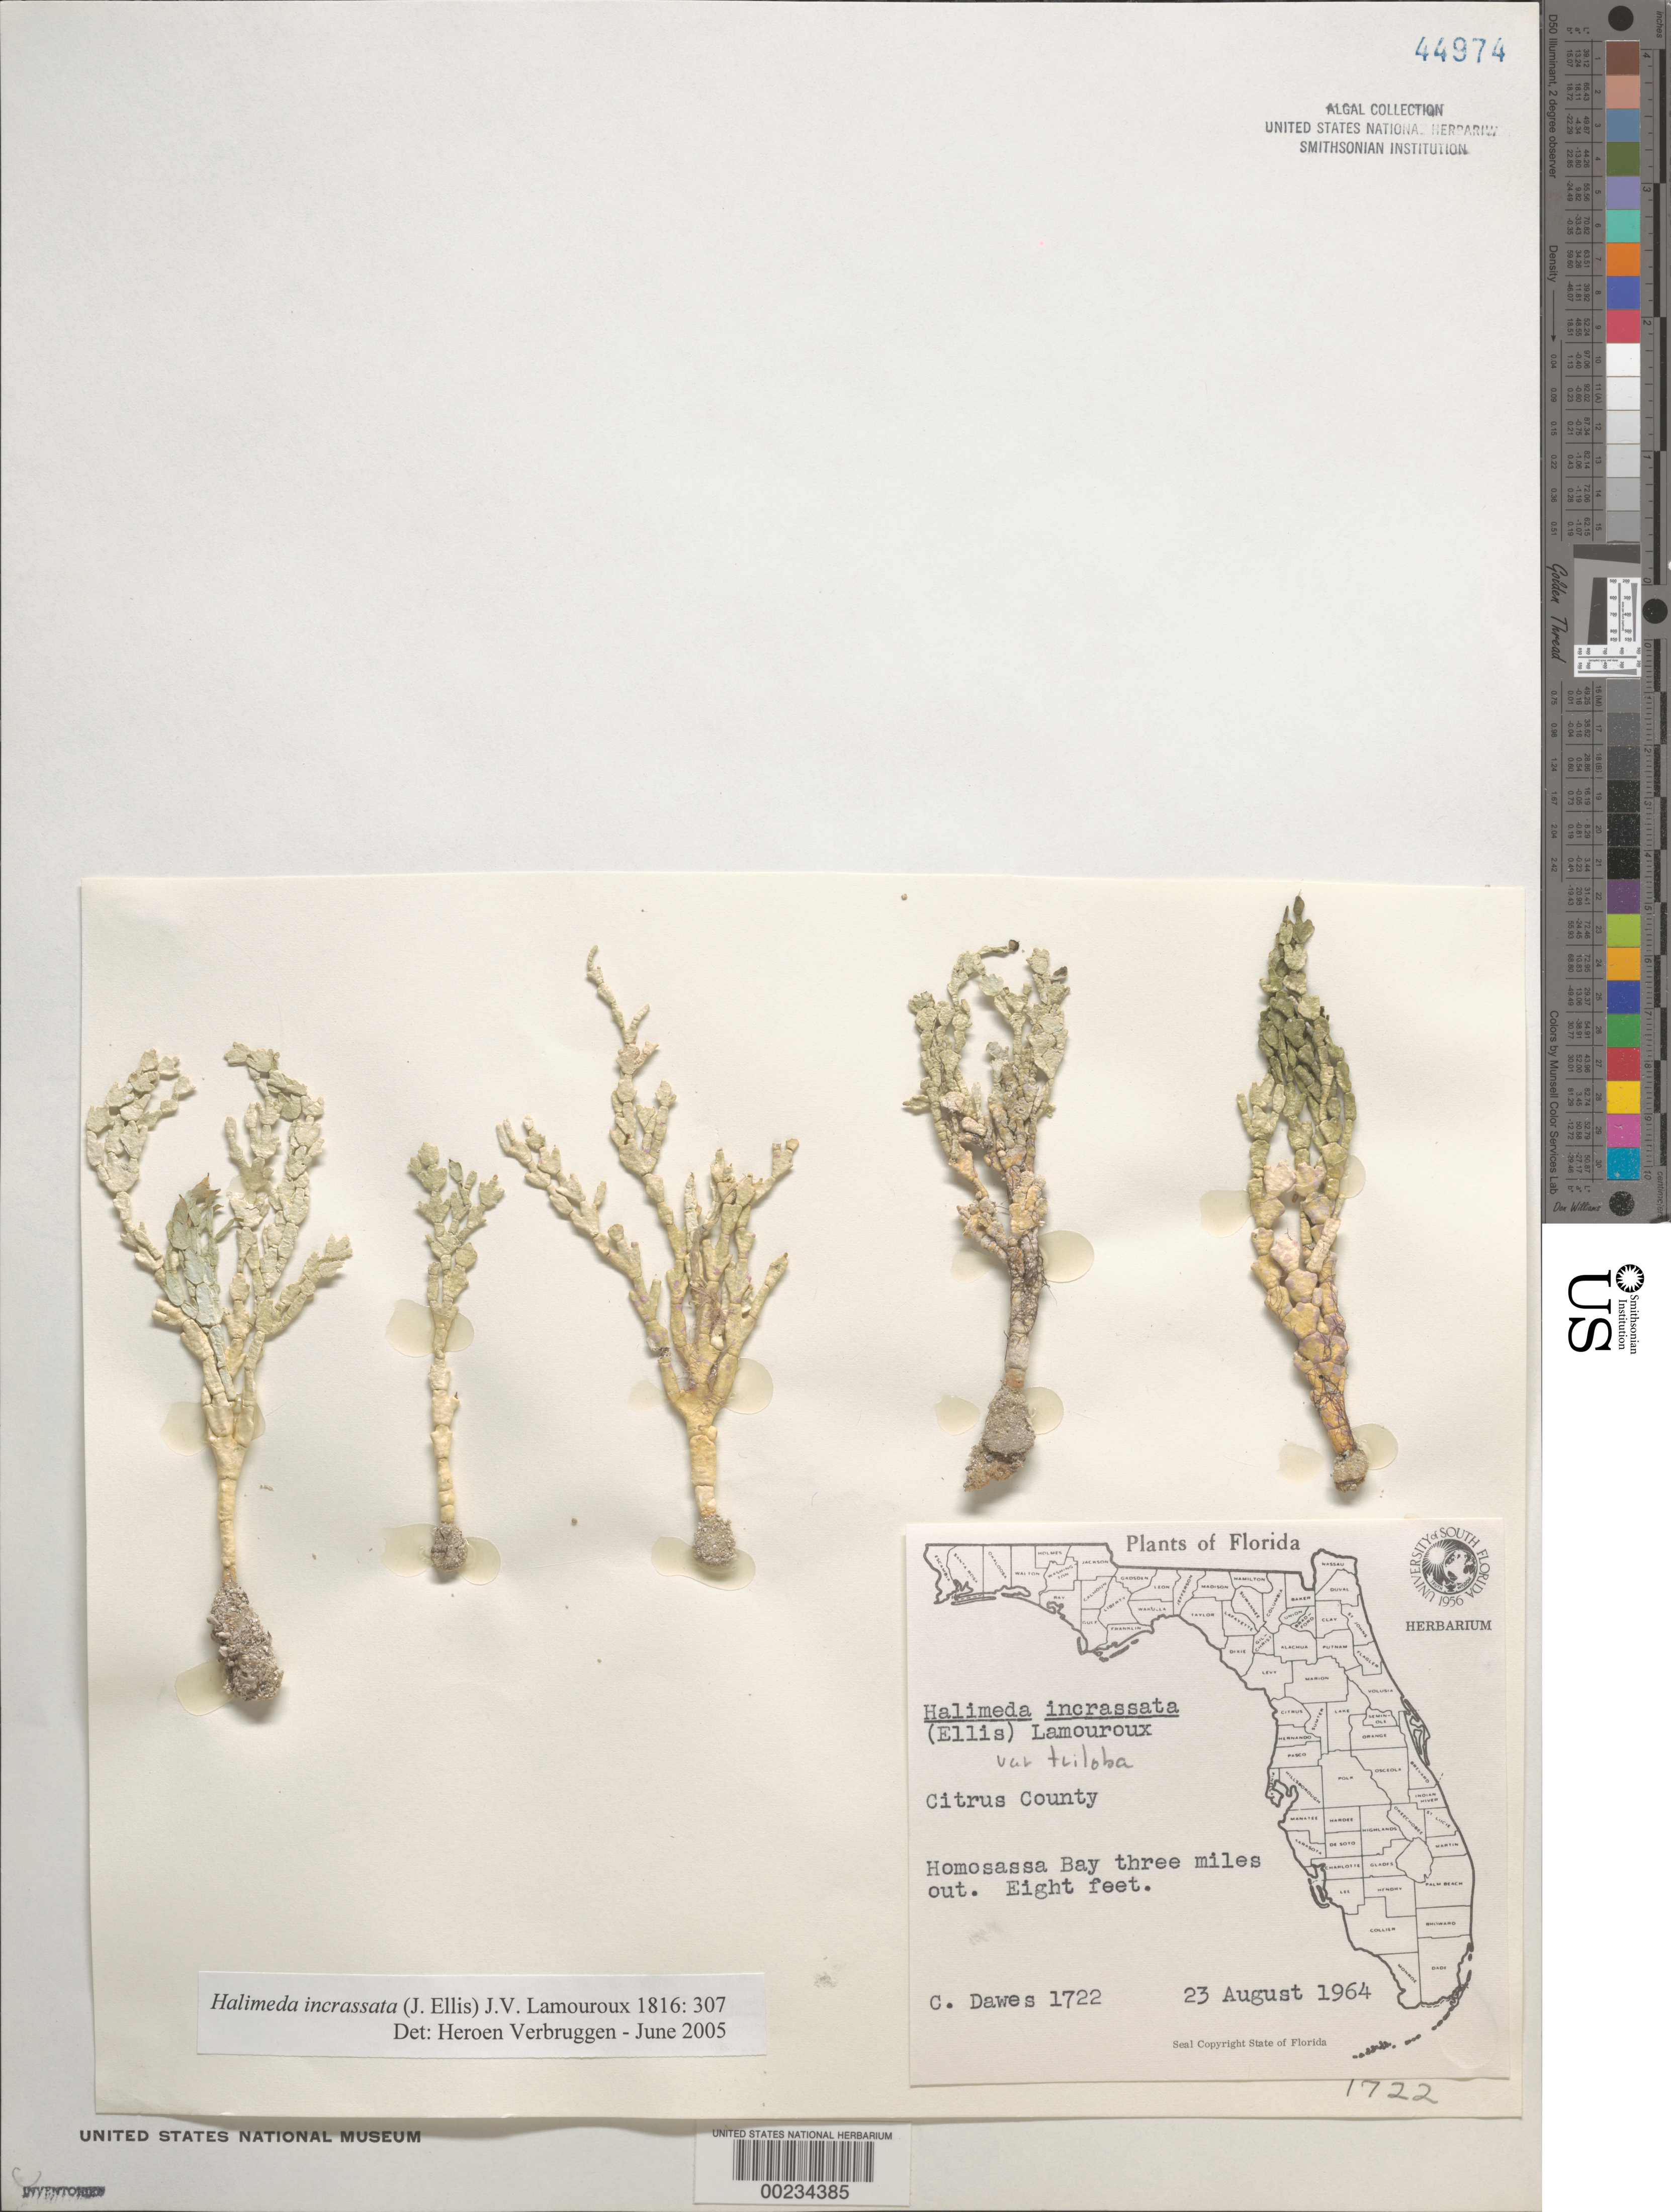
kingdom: Plantae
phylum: Chlorophyta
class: Ulvophyceae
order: Bryopsidales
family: Halimedaceae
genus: Halimeda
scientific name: Halimeda incrassata var. triloba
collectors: C. Dawes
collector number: Cjd 1722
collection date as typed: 23 Aug 1964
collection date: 1964-08-23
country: United States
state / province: Florida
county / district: Citrus County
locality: Homosassa Bay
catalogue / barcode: US 44974